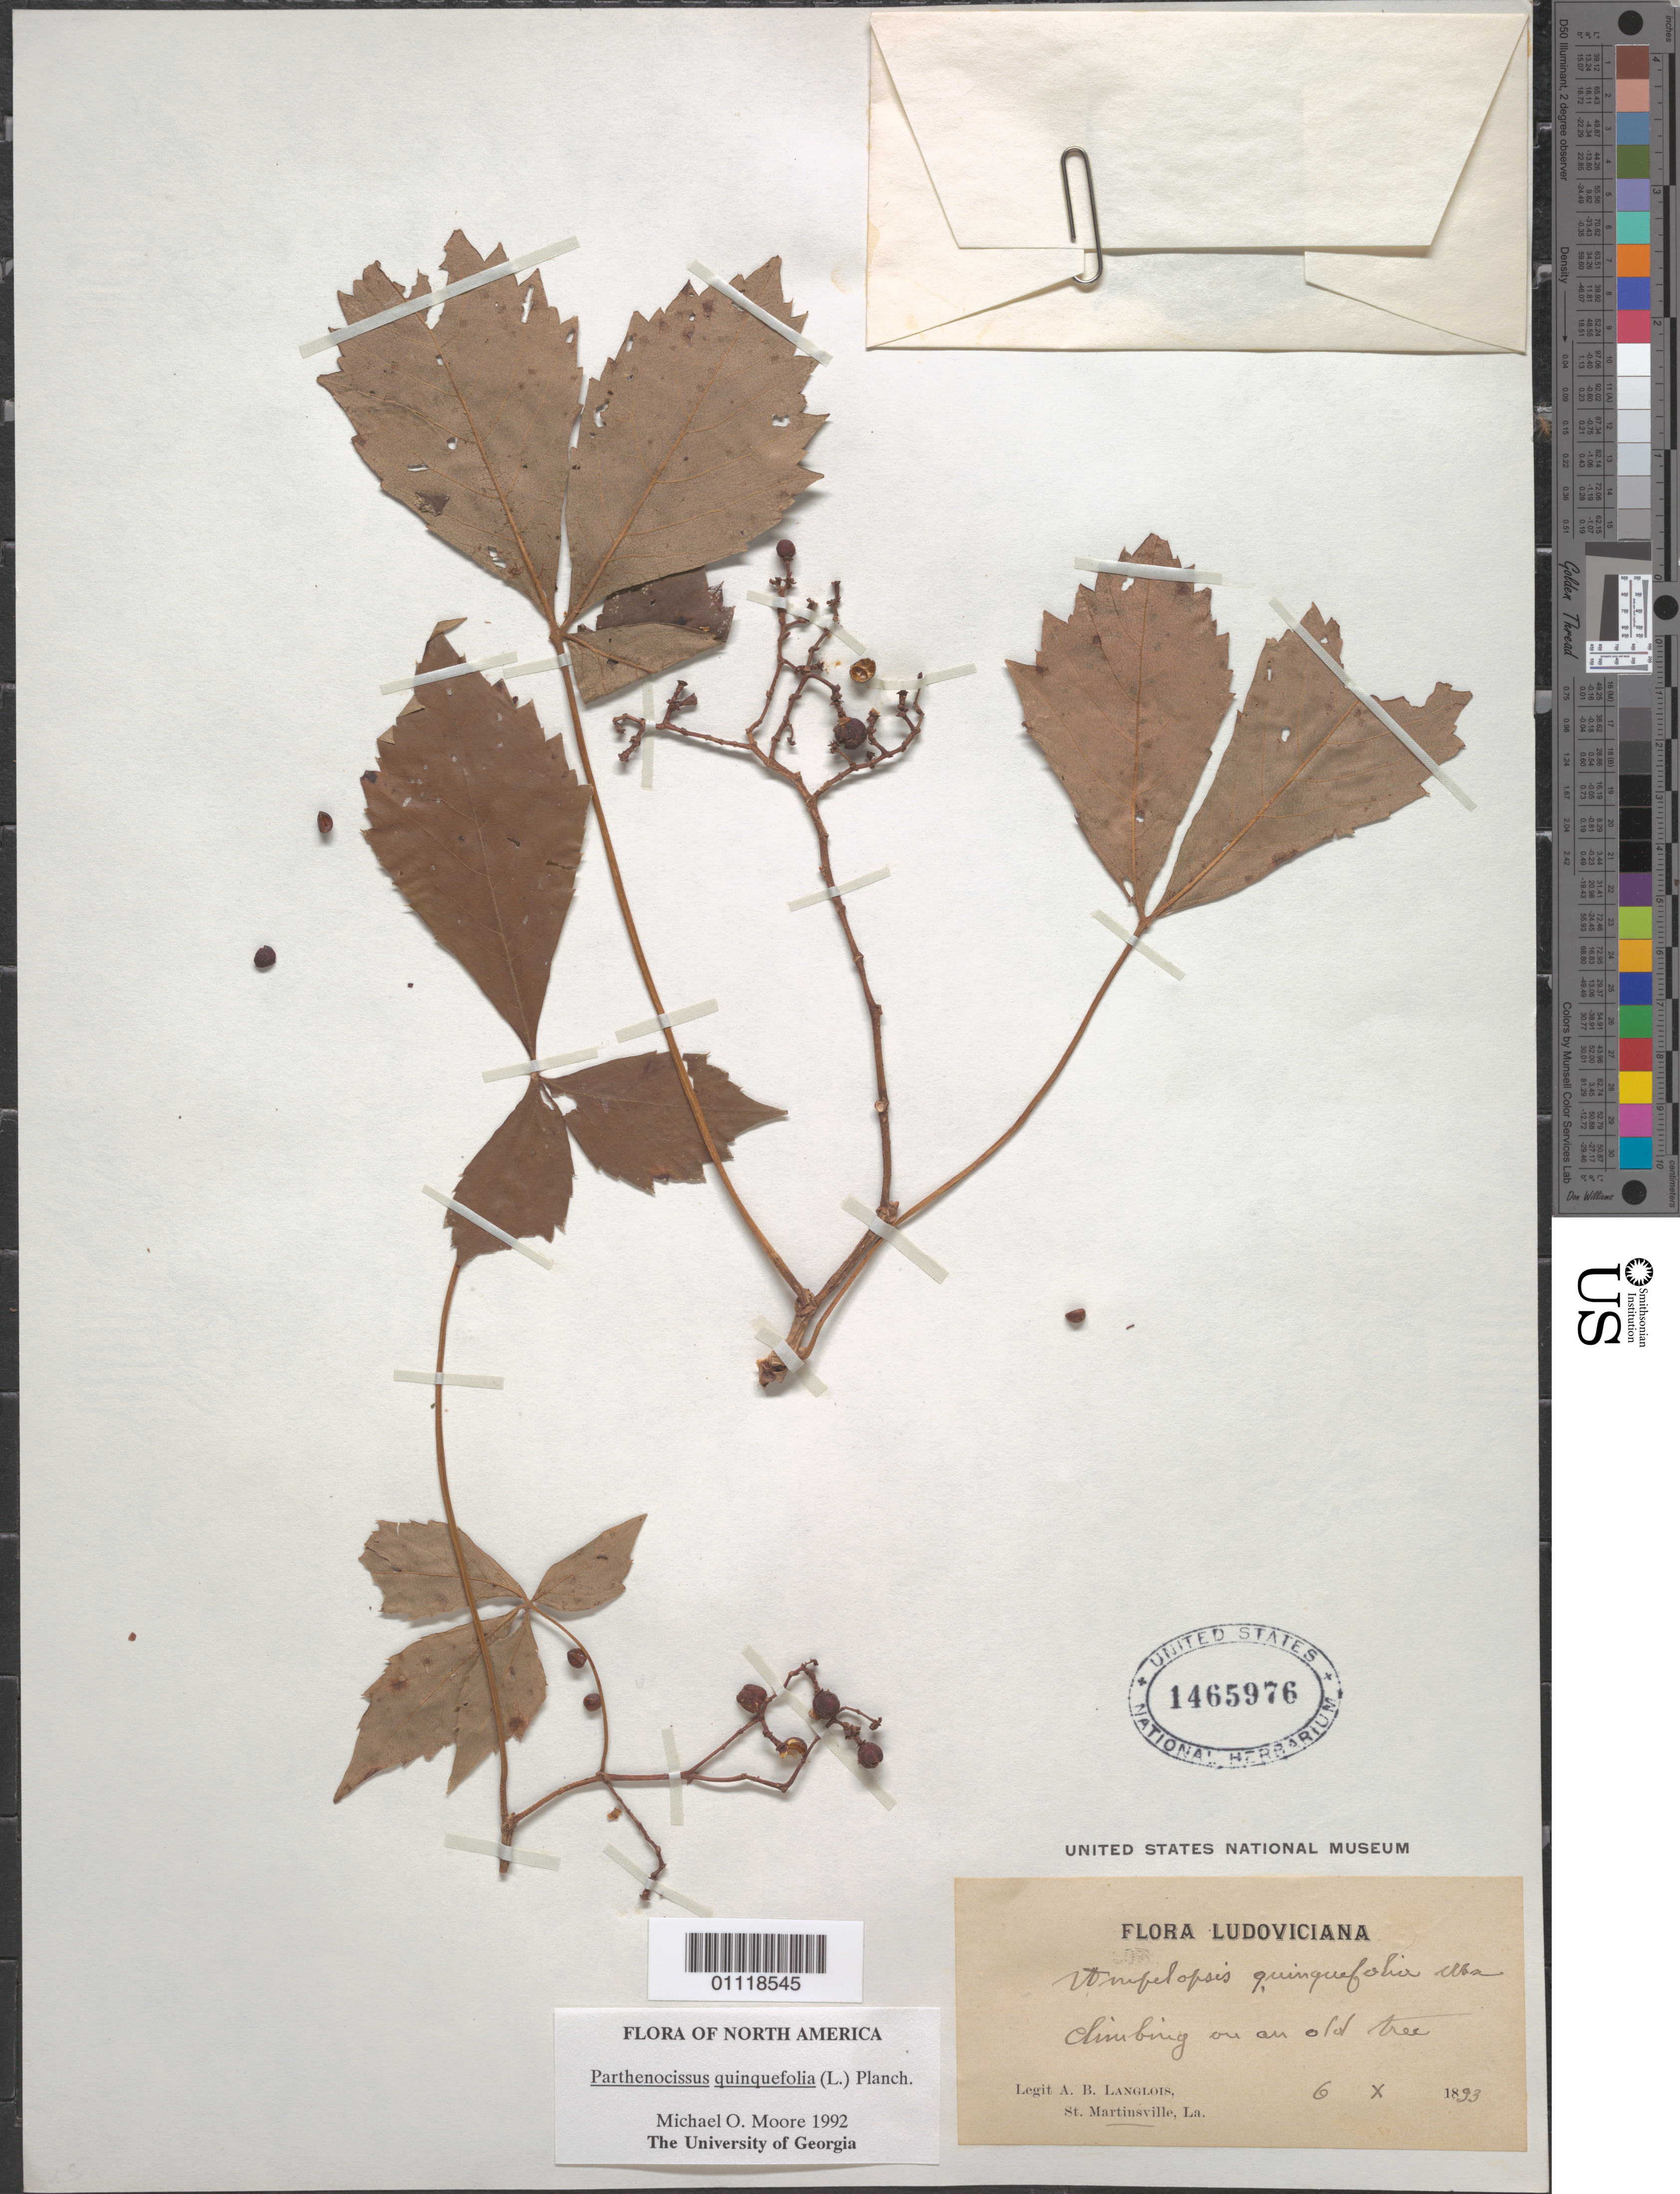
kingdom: Plantae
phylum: Tracheophyta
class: Magnoliopsida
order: Vitales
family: Vitaceae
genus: Parthenocissus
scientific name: Parthenocissus quinquefolia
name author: (L.) Planch.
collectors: A. Langlois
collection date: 1893-10-06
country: United States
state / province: Louisiana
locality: St Martinsville.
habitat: climbing on an old tree.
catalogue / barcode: US 1465976